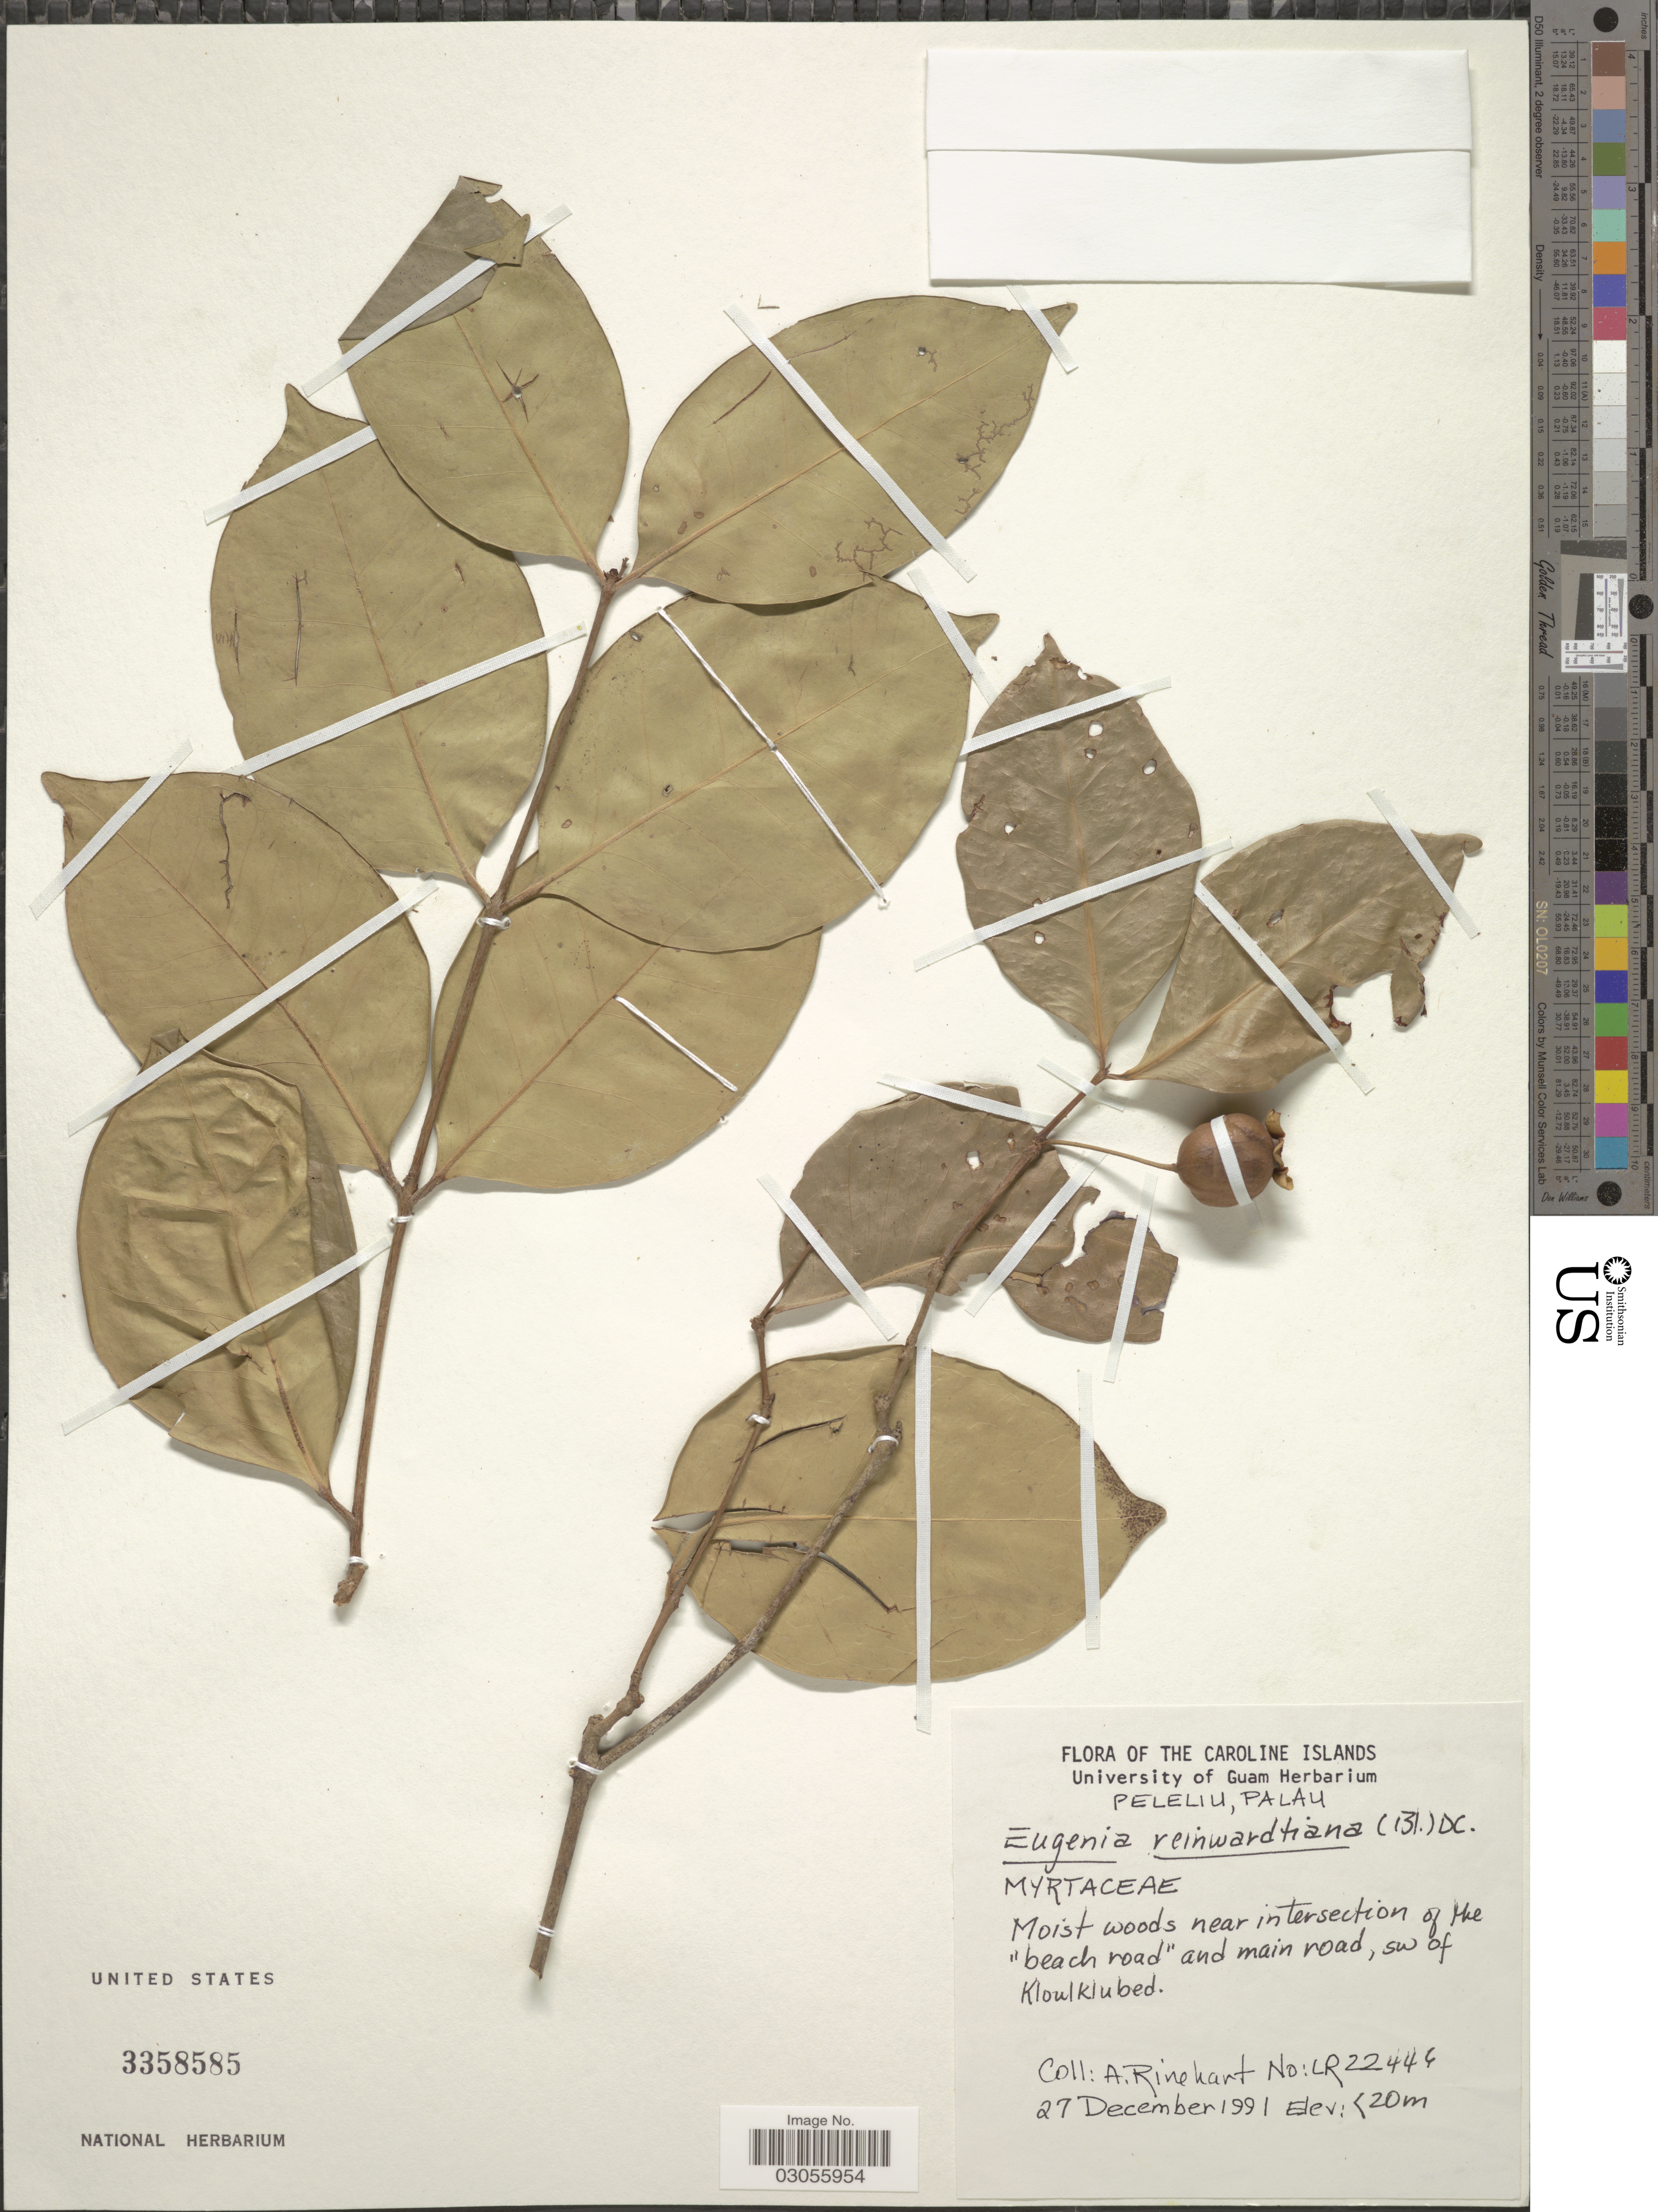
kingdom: Plantae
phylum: Tracheophyta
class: Magnoliopsida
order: Myrtales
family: Myrtaceae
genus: Eugenia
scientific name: Eugenia reinwardtiana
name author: (Blume) DC.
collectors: A. Rinehart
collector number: LR22446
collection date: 1991-12-27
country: Palau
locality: Caroline Islands. Near intersection of the "beach road" and main road, sw of Kloulklubed.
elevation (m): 20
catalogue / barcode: US 3358585